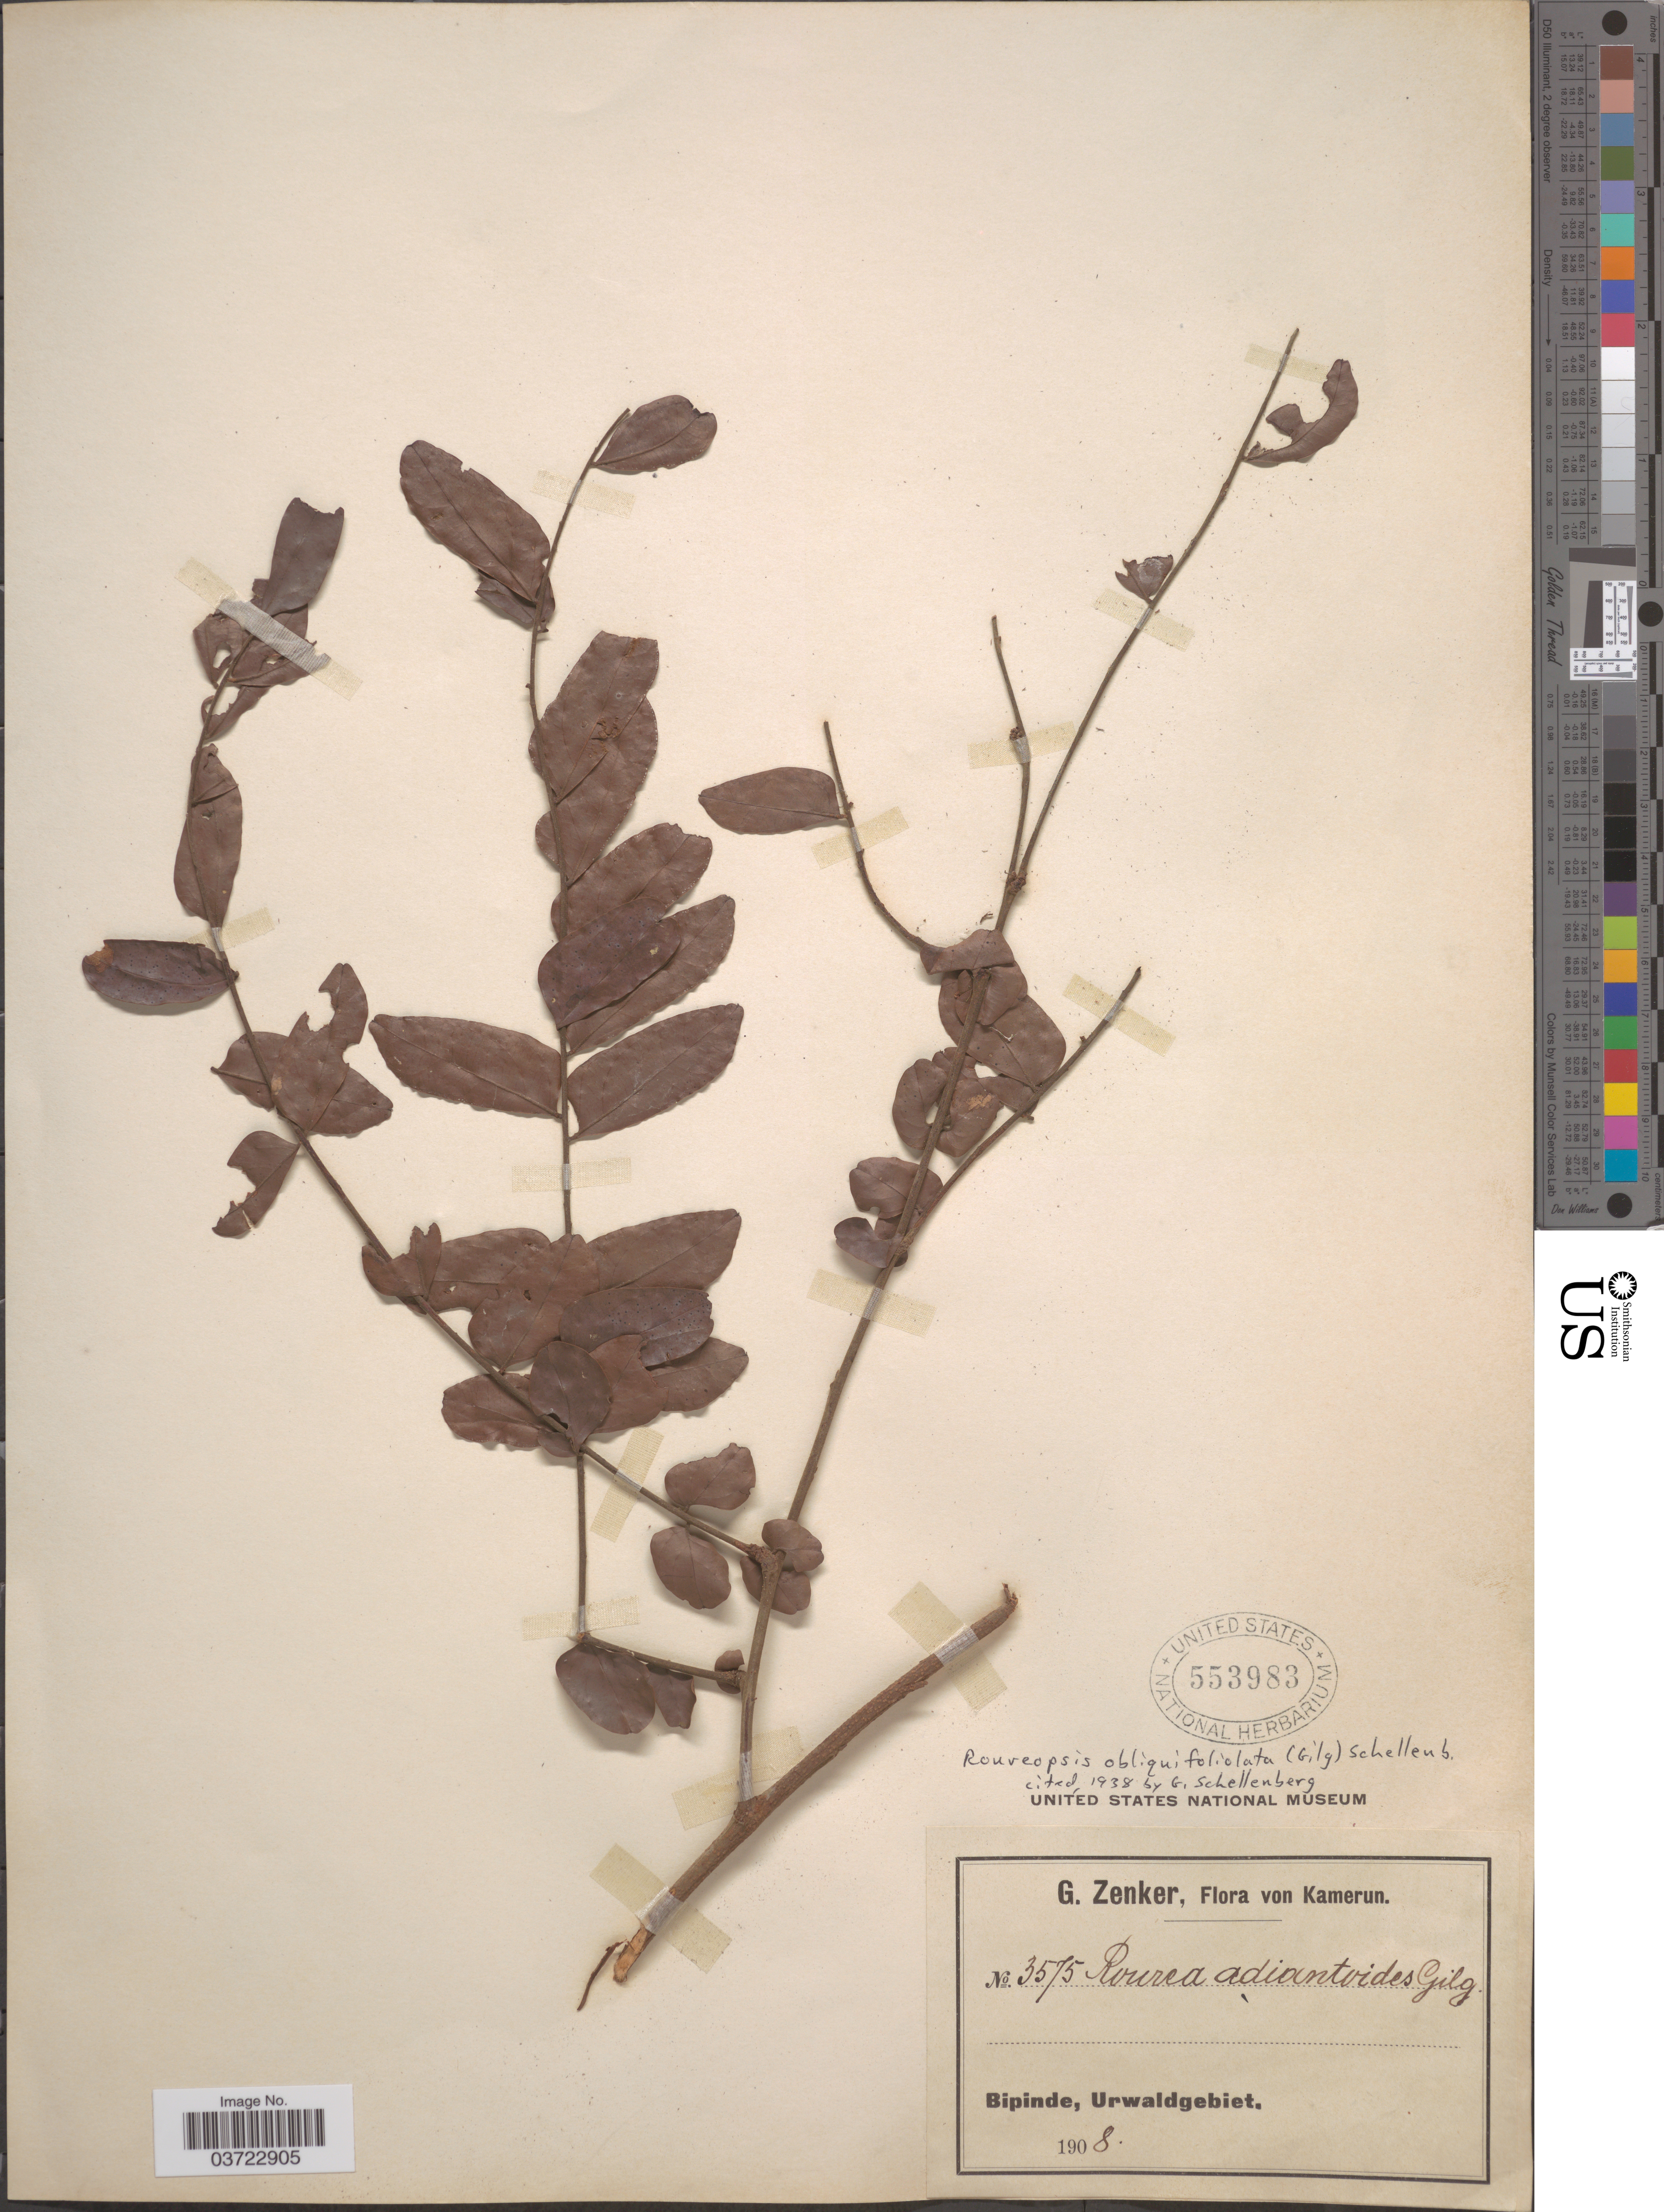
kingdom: Plantae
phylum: Tracheophyta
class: Magnoliopsida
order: Oxalidales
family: Connaraceae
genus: Rourea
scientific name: Rourea obliquifoliolata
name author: Gilg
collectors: G. A. Zenker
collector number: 3575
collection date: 1908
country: Cameroon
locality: Bipinde, Urwaldgebiet.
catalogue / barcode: US 553983